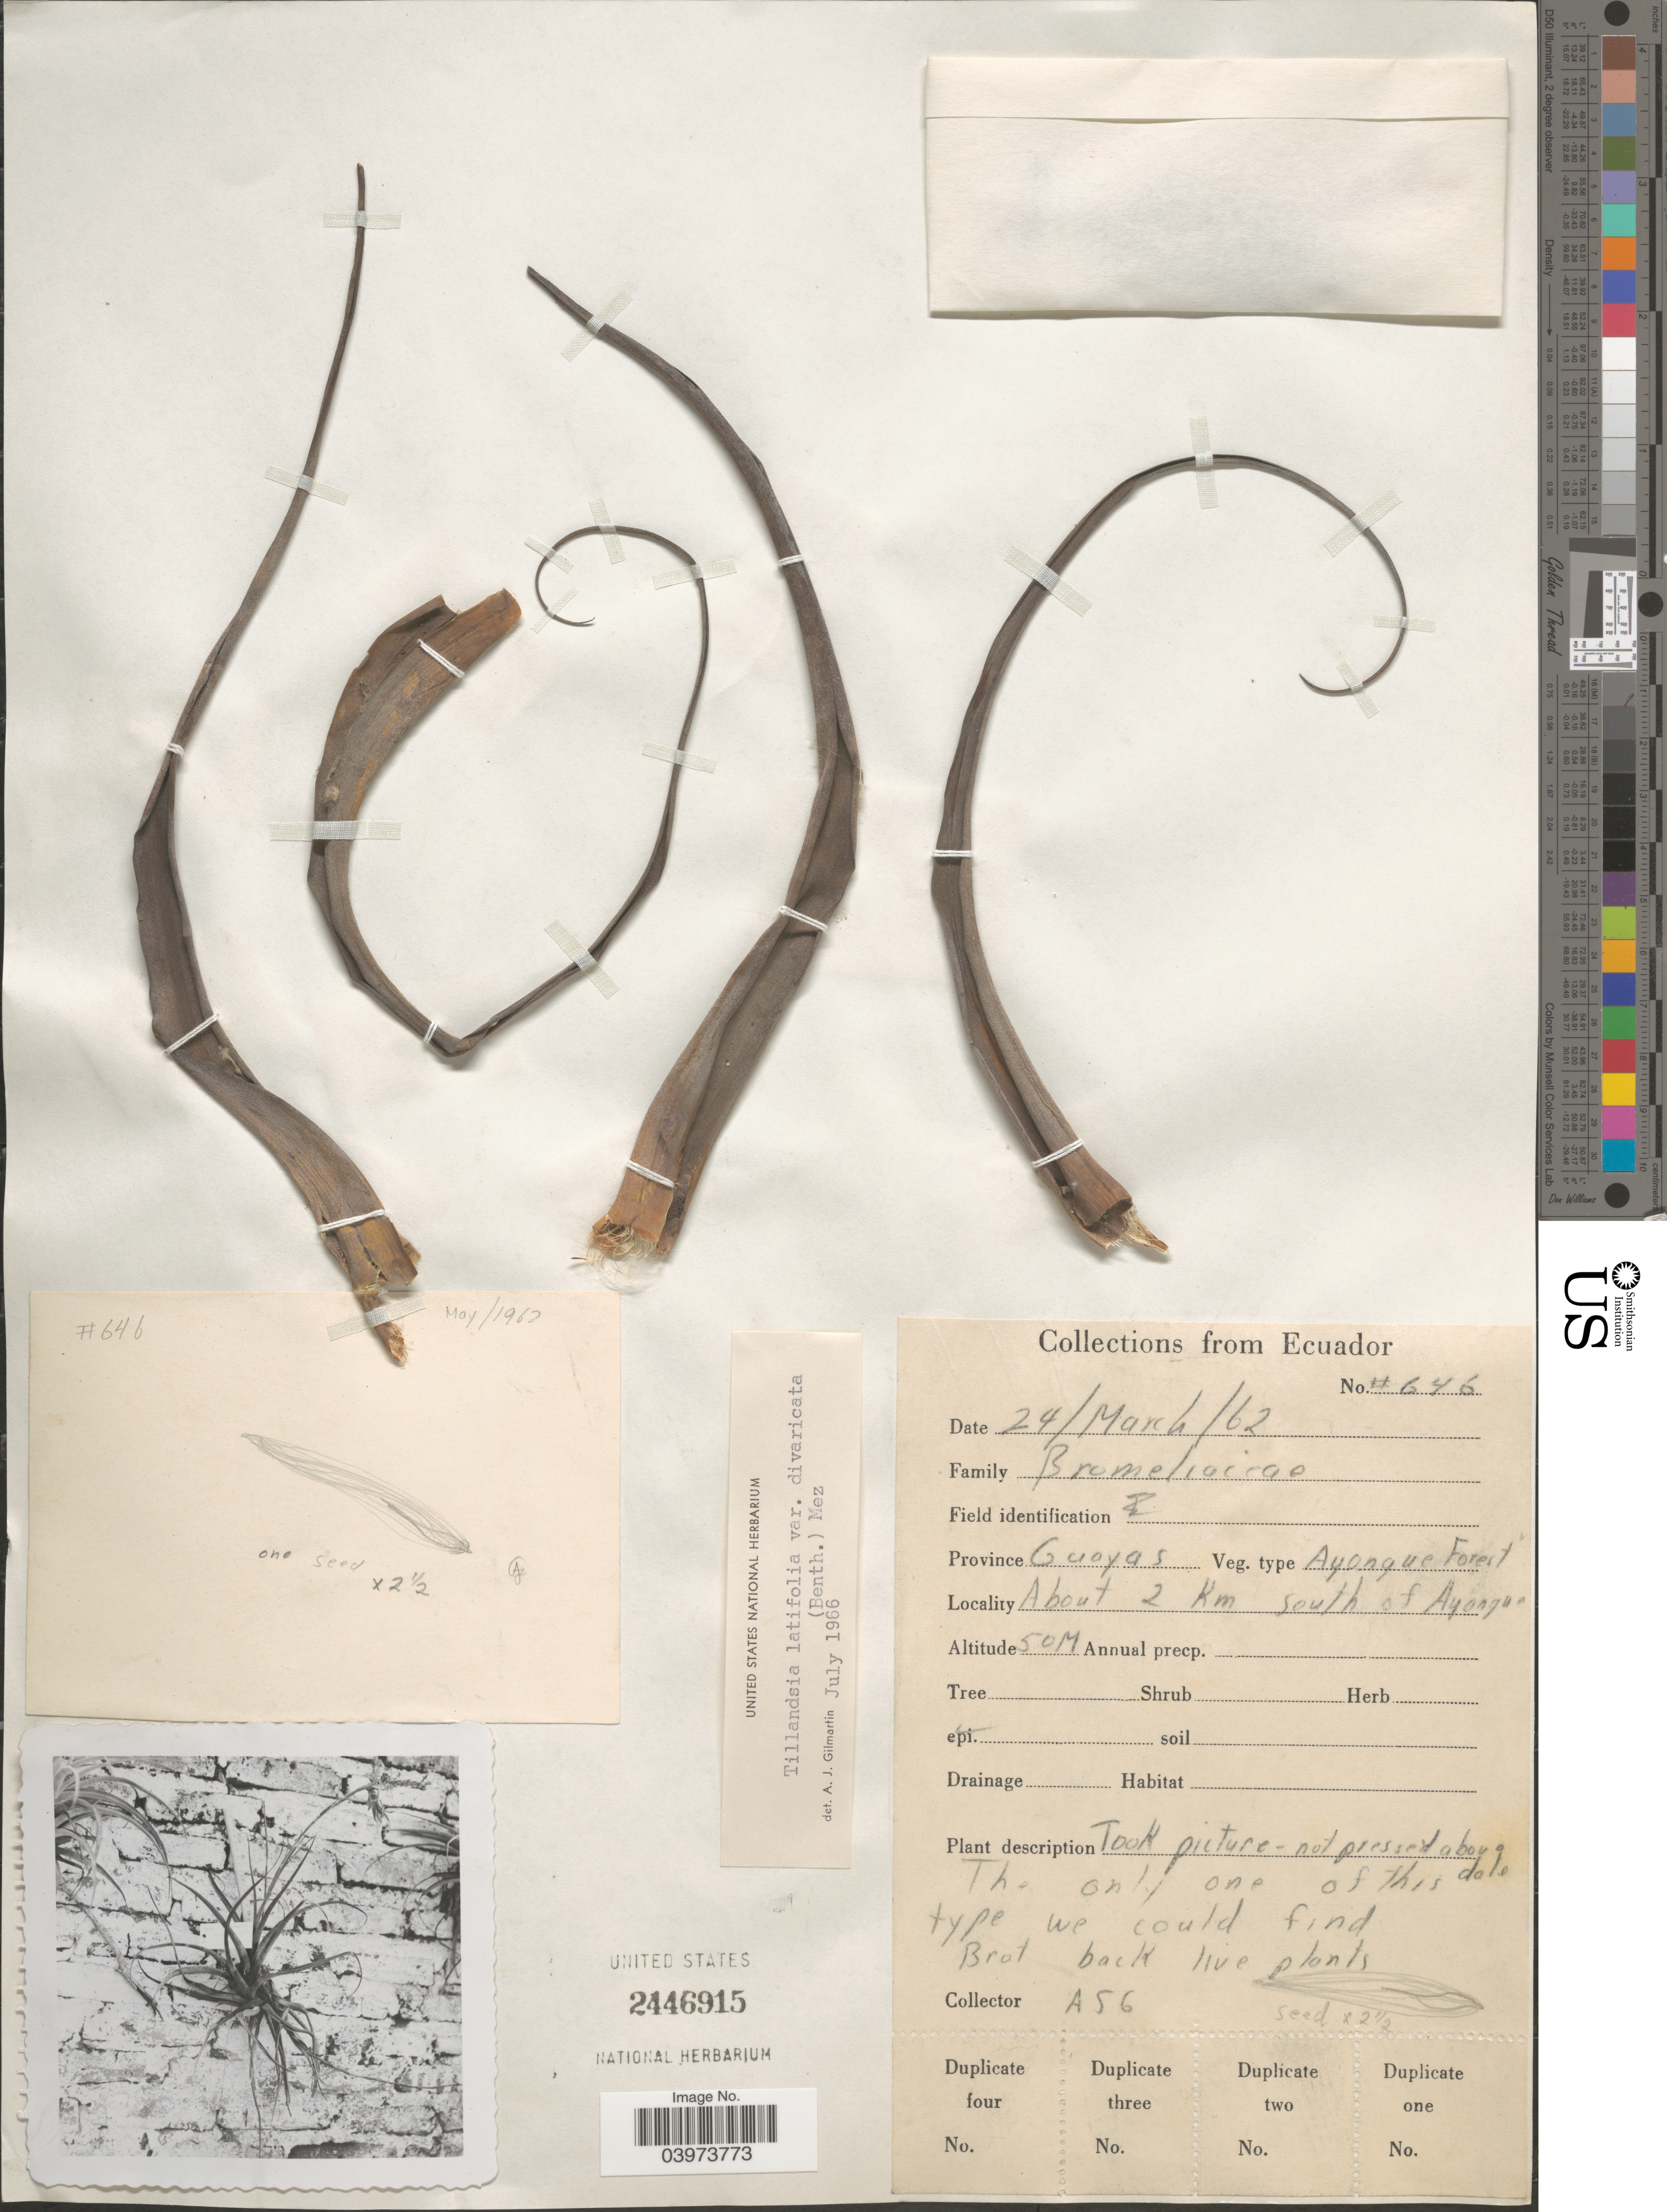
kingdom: Plantae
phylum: Tracheophyta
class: Liliopsida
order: Poales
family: Bromeliaceae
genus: Tillandsia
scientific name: Tillandsia latifolia var. divaricata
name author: (Benth.) Mez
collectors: A. J. G.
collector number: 646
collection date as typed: Transcribed d/m/y: 24/3/62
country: Ecuador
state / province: Guayas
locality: Ayangue Forest. About 2 Km south of Ayangue.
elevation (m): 50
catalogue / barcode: US 2446915